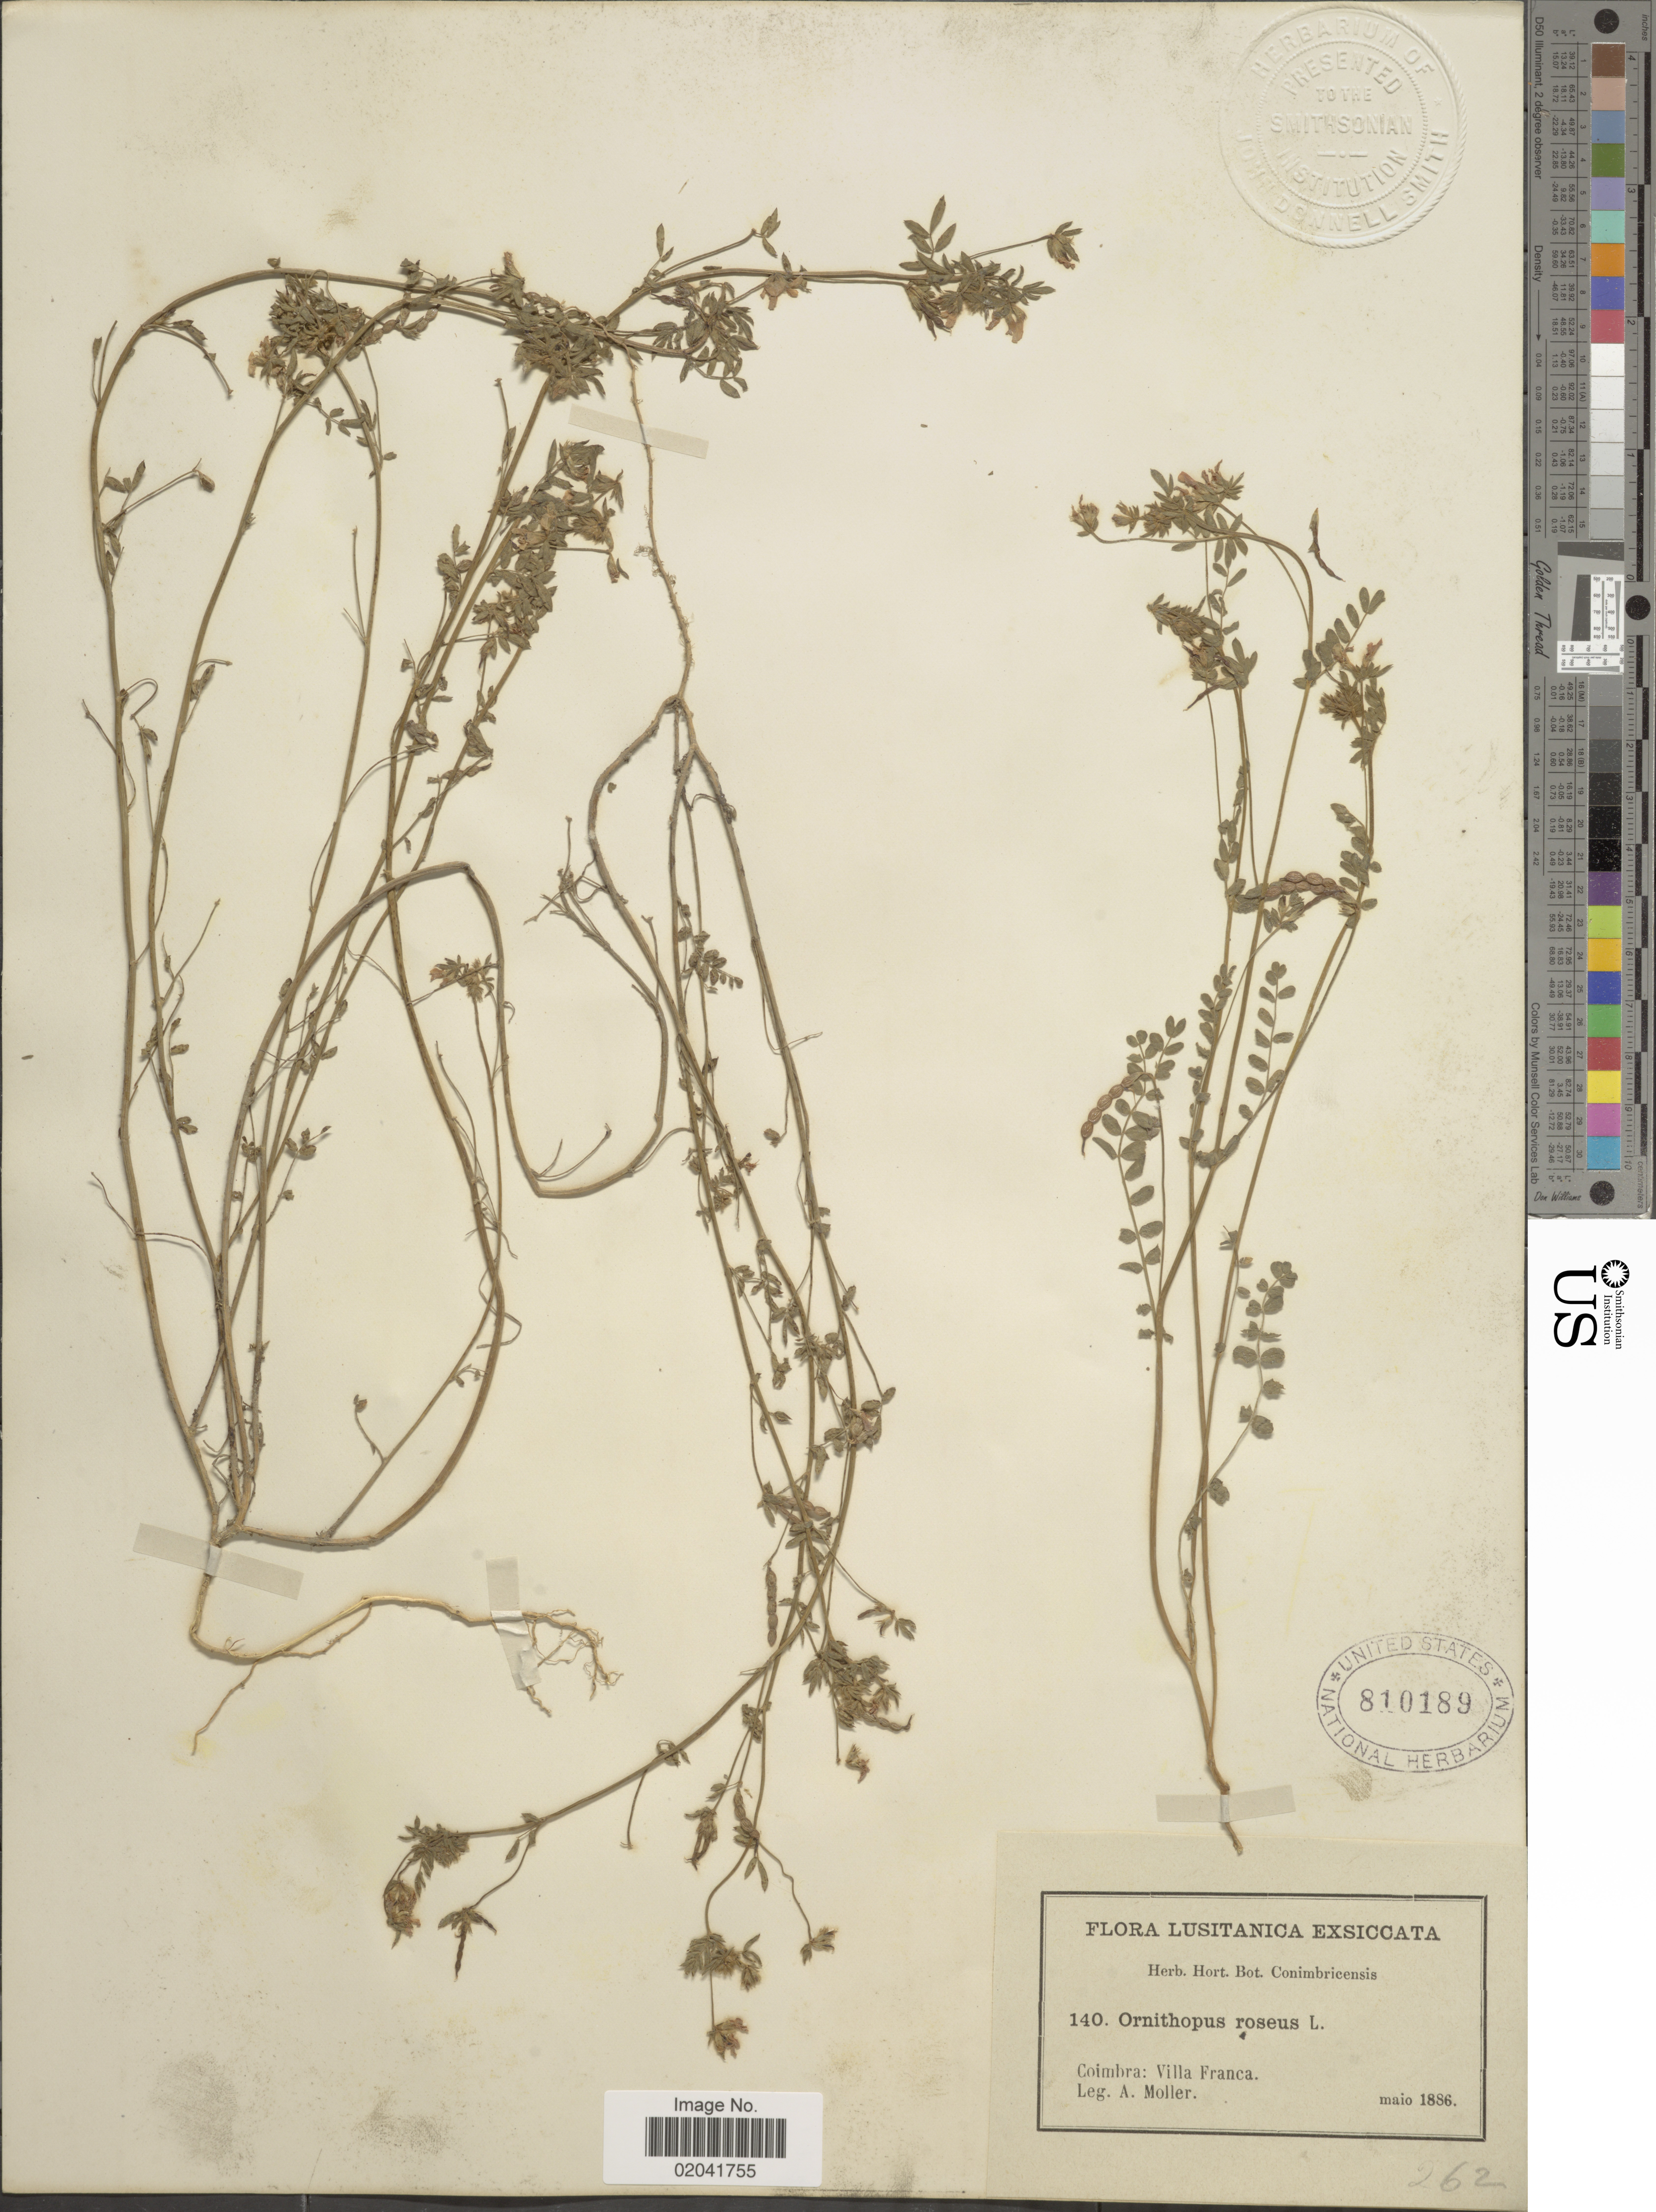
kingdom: Plantae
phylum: Tracheophyta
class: Magnoliopsida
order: Fabales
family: Fabaceae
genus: Ornithopus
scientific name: Ornithopus roseus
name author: Dufour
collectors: A. Moller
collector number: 140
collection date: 1886-05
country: Portugal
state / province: Coimbra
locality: Lusitanica, Coimbra: Villa Franca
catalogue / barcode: US 810189